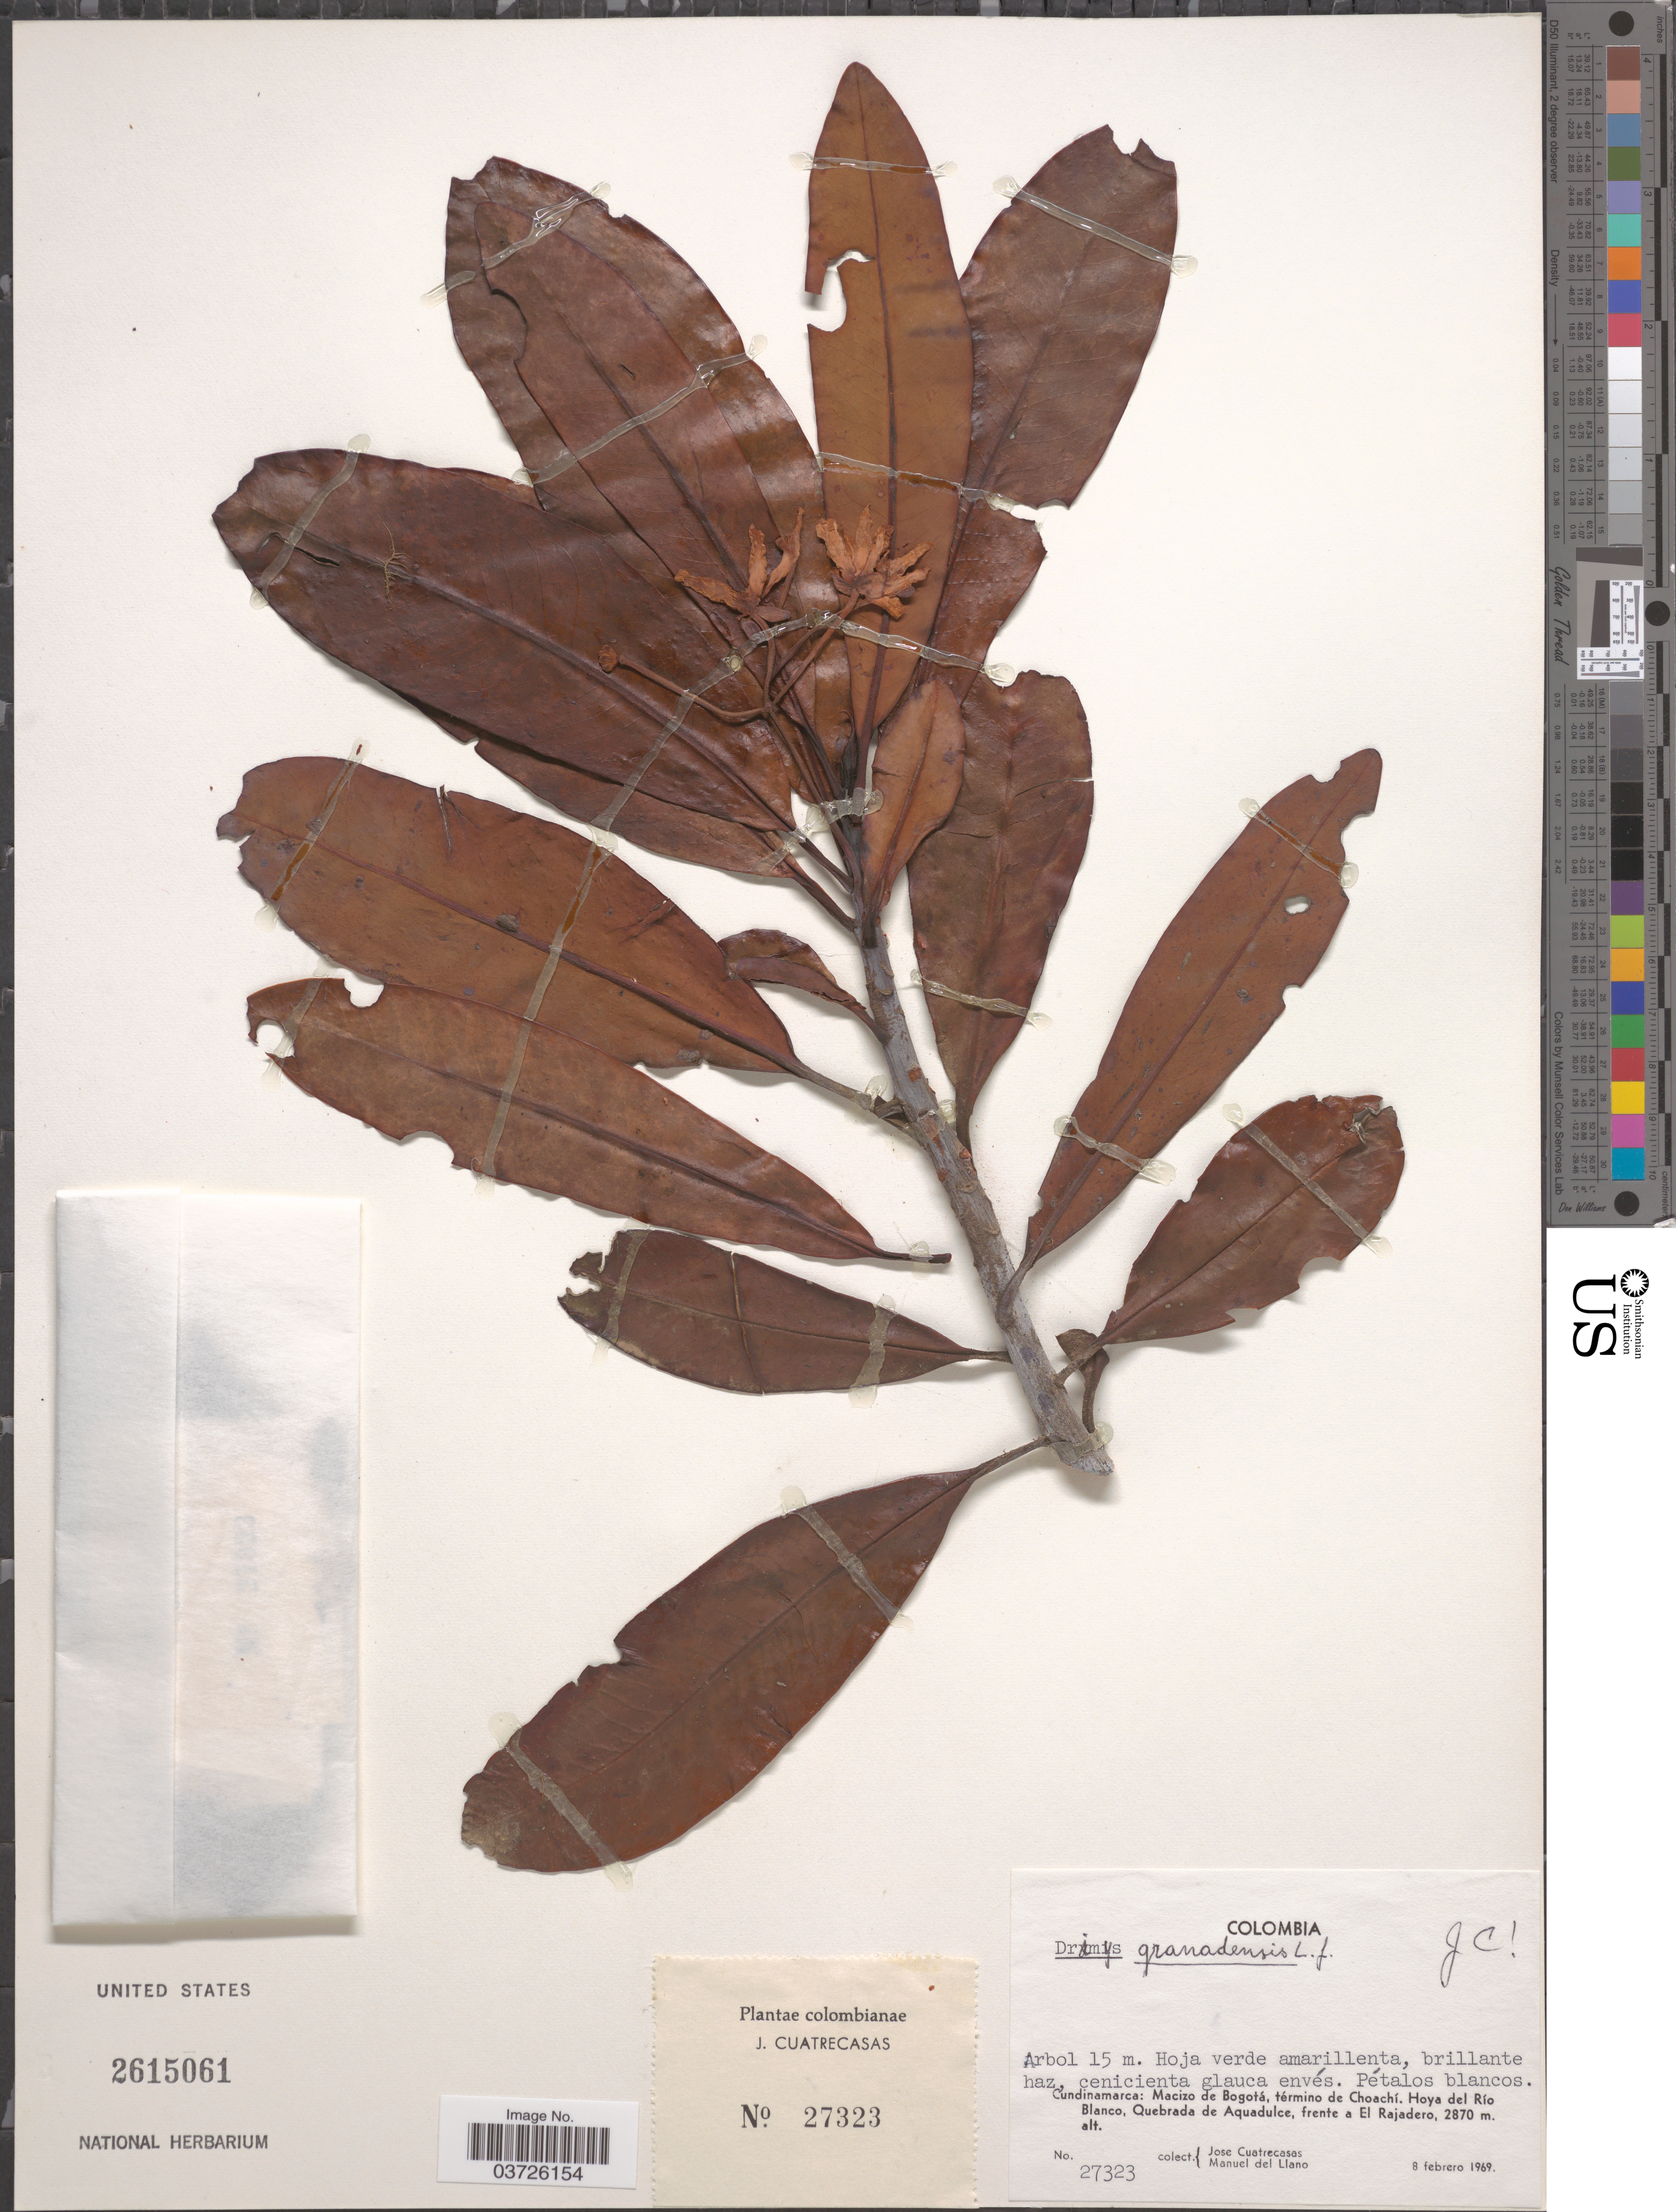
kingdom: Plantae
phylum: Tracheophyta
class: Magnoliopsida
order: Canellales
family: Winteraceae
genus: Drimys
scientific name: Drimys granadensis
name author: L. f.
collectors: J. Cuatrecasas & M. d. Llano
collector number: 27323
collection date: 1969-02-08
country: Colombia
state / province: Cundinamarca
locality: Macizo de Bogotá, término de Choachí. Hoya del Río Blanco, Quebrada de Aquadulce, frente a El Rajadero.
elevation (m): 2870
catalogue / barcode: US 2615061